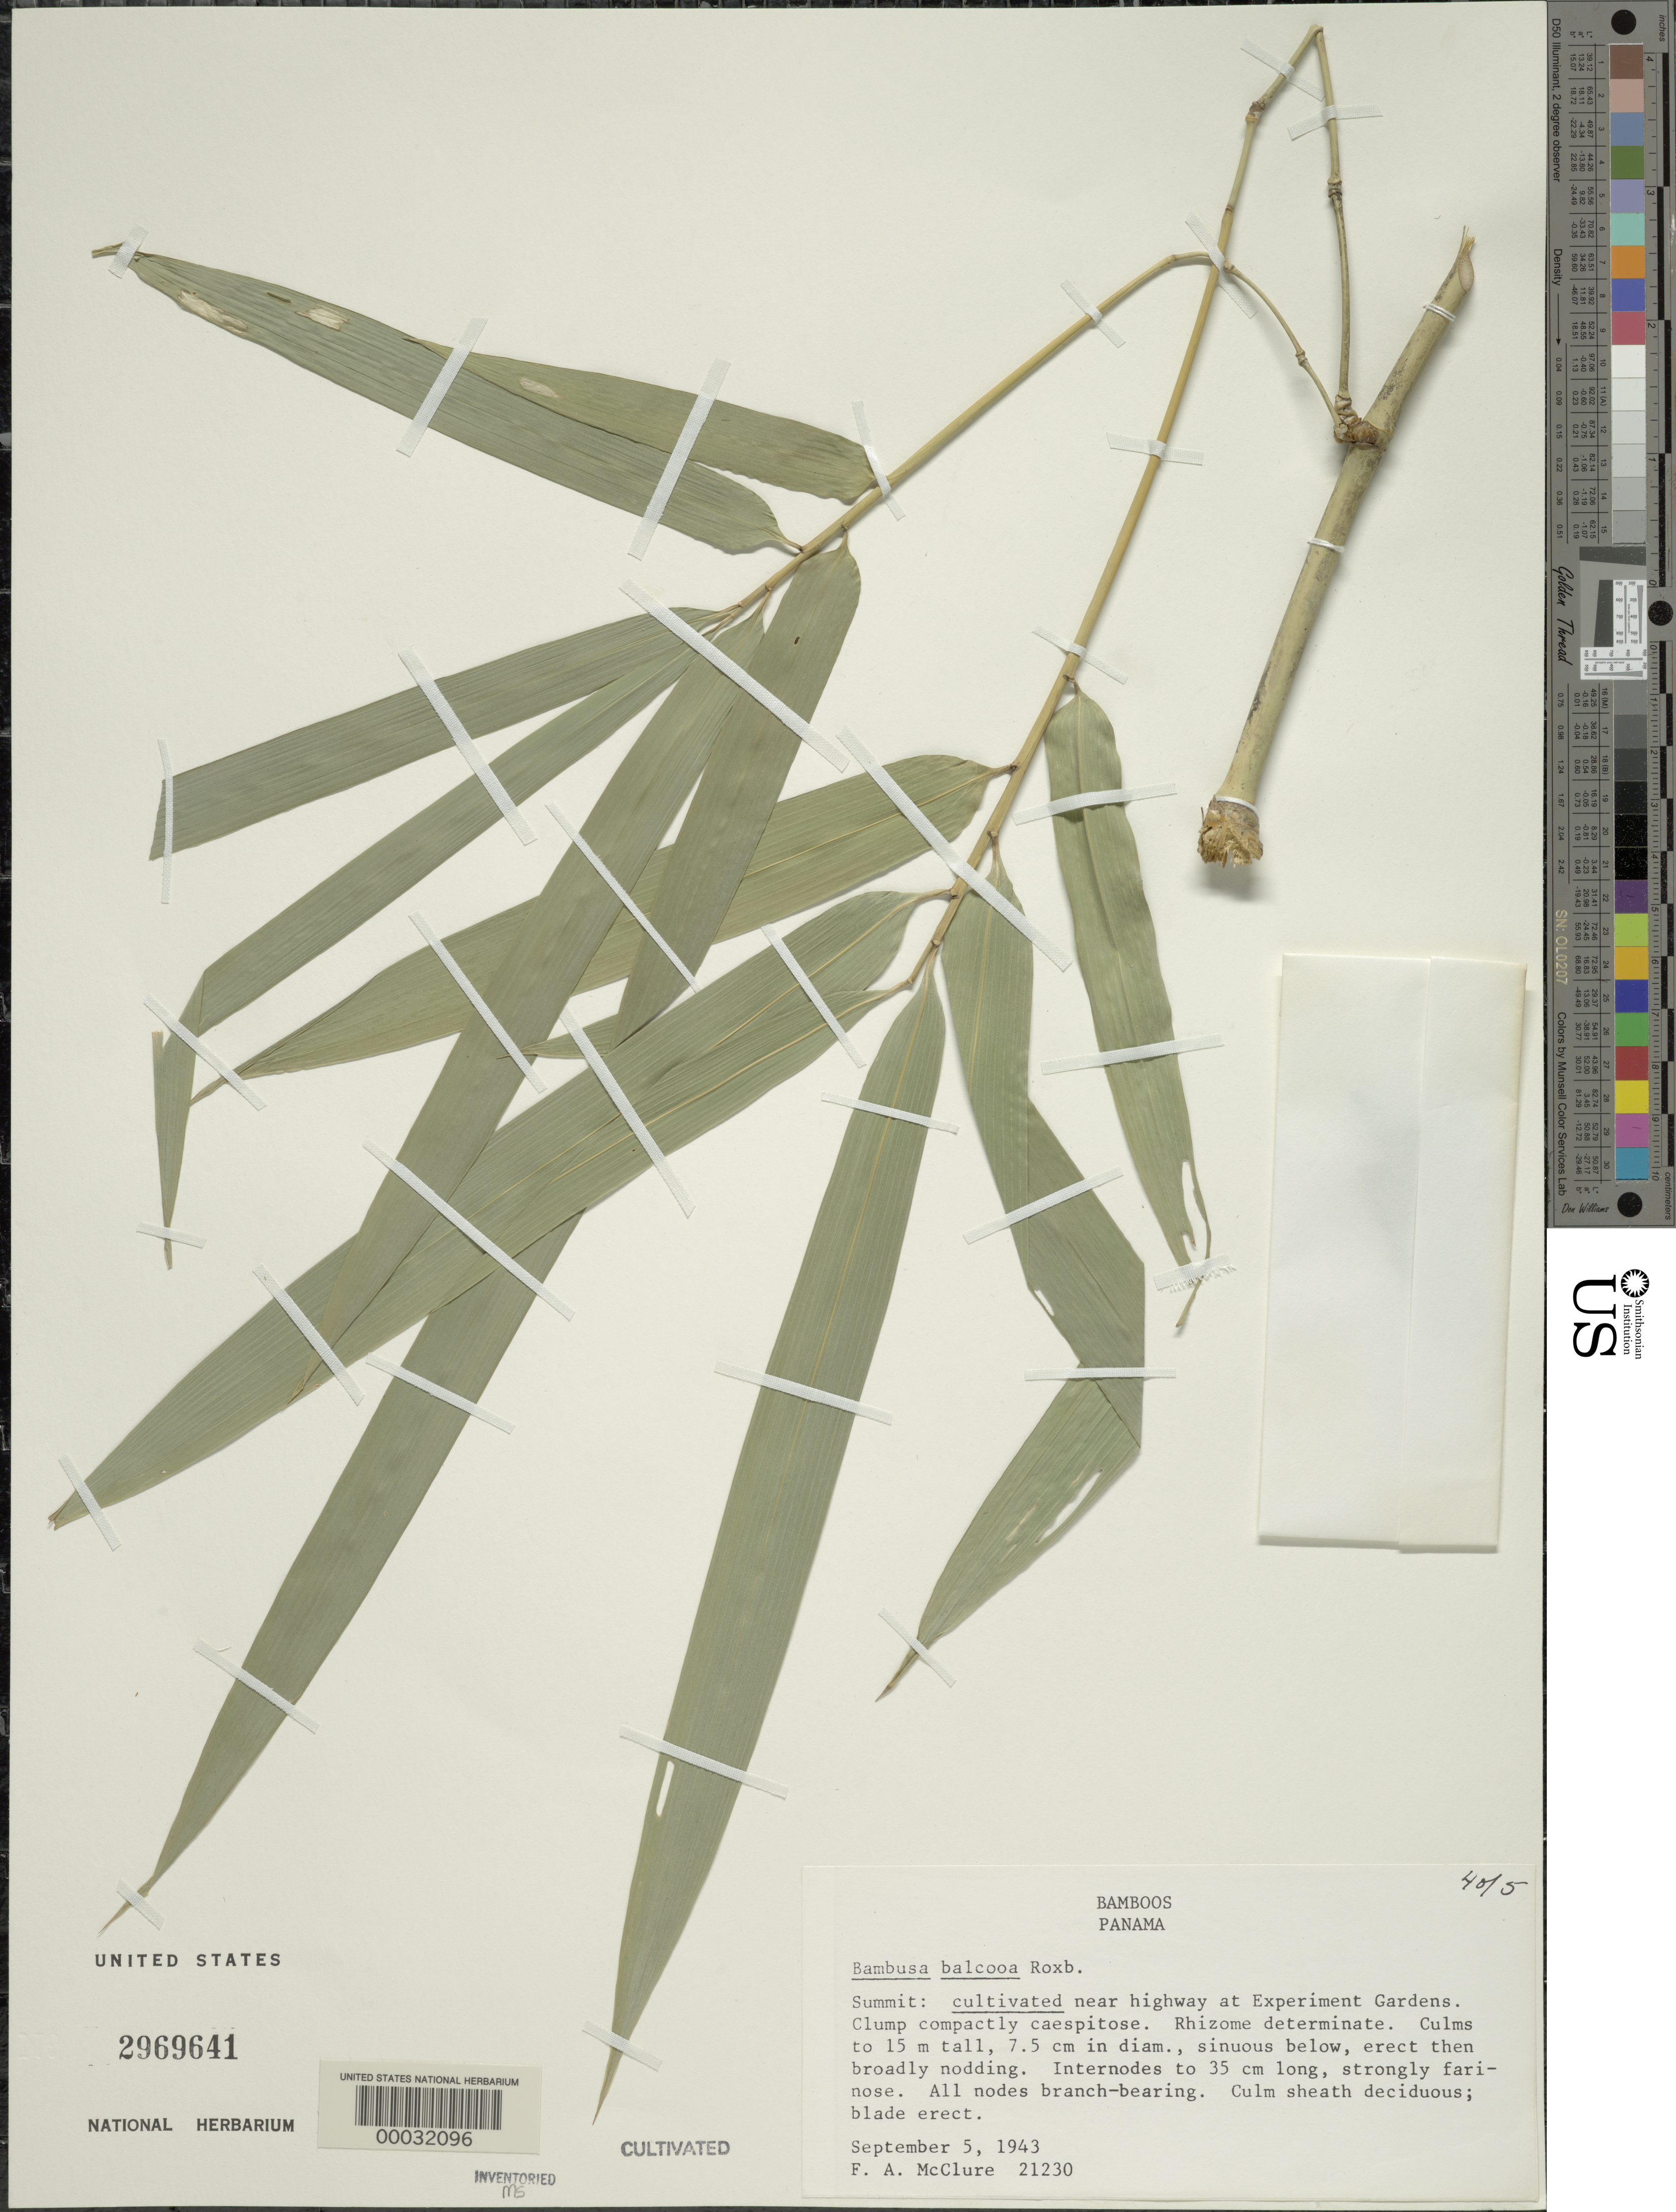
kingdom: Plantae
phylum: Tracheophyta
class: Liliopsida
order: Poales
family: Poaceae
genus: Bambusa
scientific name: Bambusa balcooa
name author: Roxb.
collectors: F. A. McClure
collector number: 21230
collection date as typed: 05 Sep 1943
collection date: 1943-09-05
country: Panama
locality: Esperimental Gardens - summit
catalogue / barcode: US 2969641